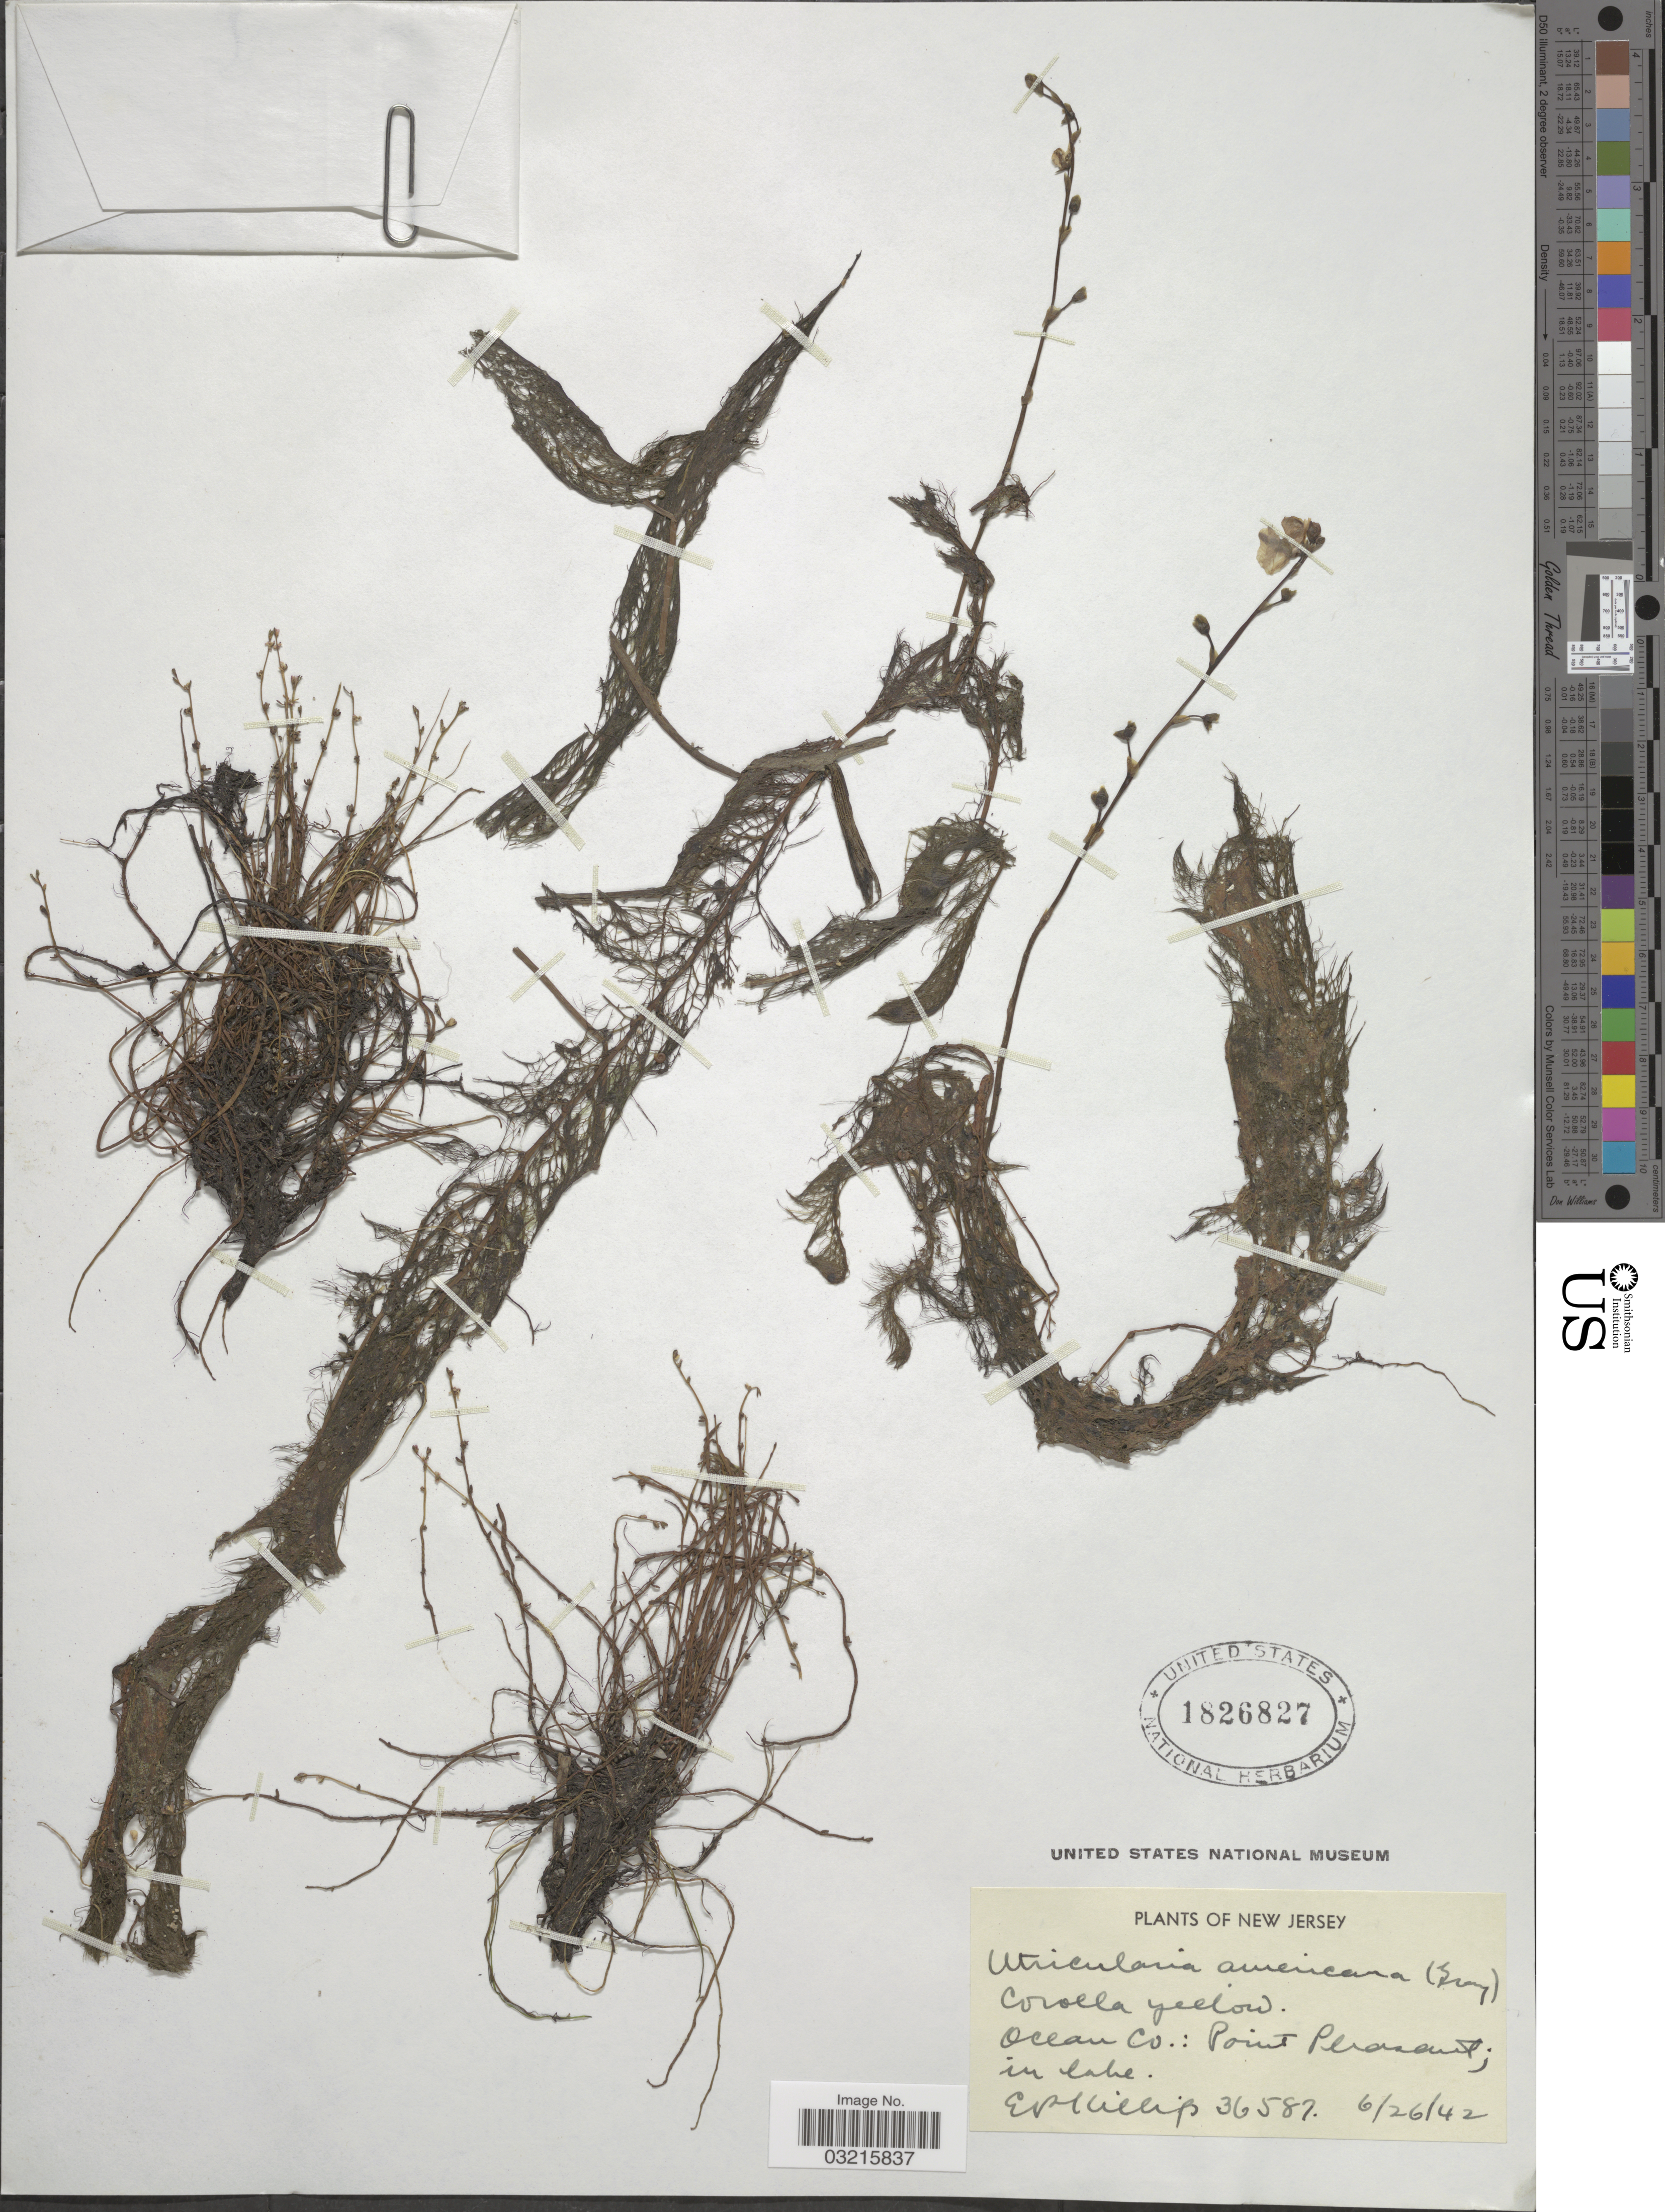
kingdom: Plantae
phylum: Tracheophyta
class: Magnoliopsida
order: Lamiales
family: Lentibulariaceae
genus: Utricularia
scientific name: Utricularia vulgaris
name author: L.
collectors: E. P. Killip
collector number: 36587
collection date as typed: Transcribed d/m/y: 26/6/42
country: United States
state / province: New Jersey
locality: Ocean Co.: Point Pleasant; in lake.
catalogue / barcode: US 1826827